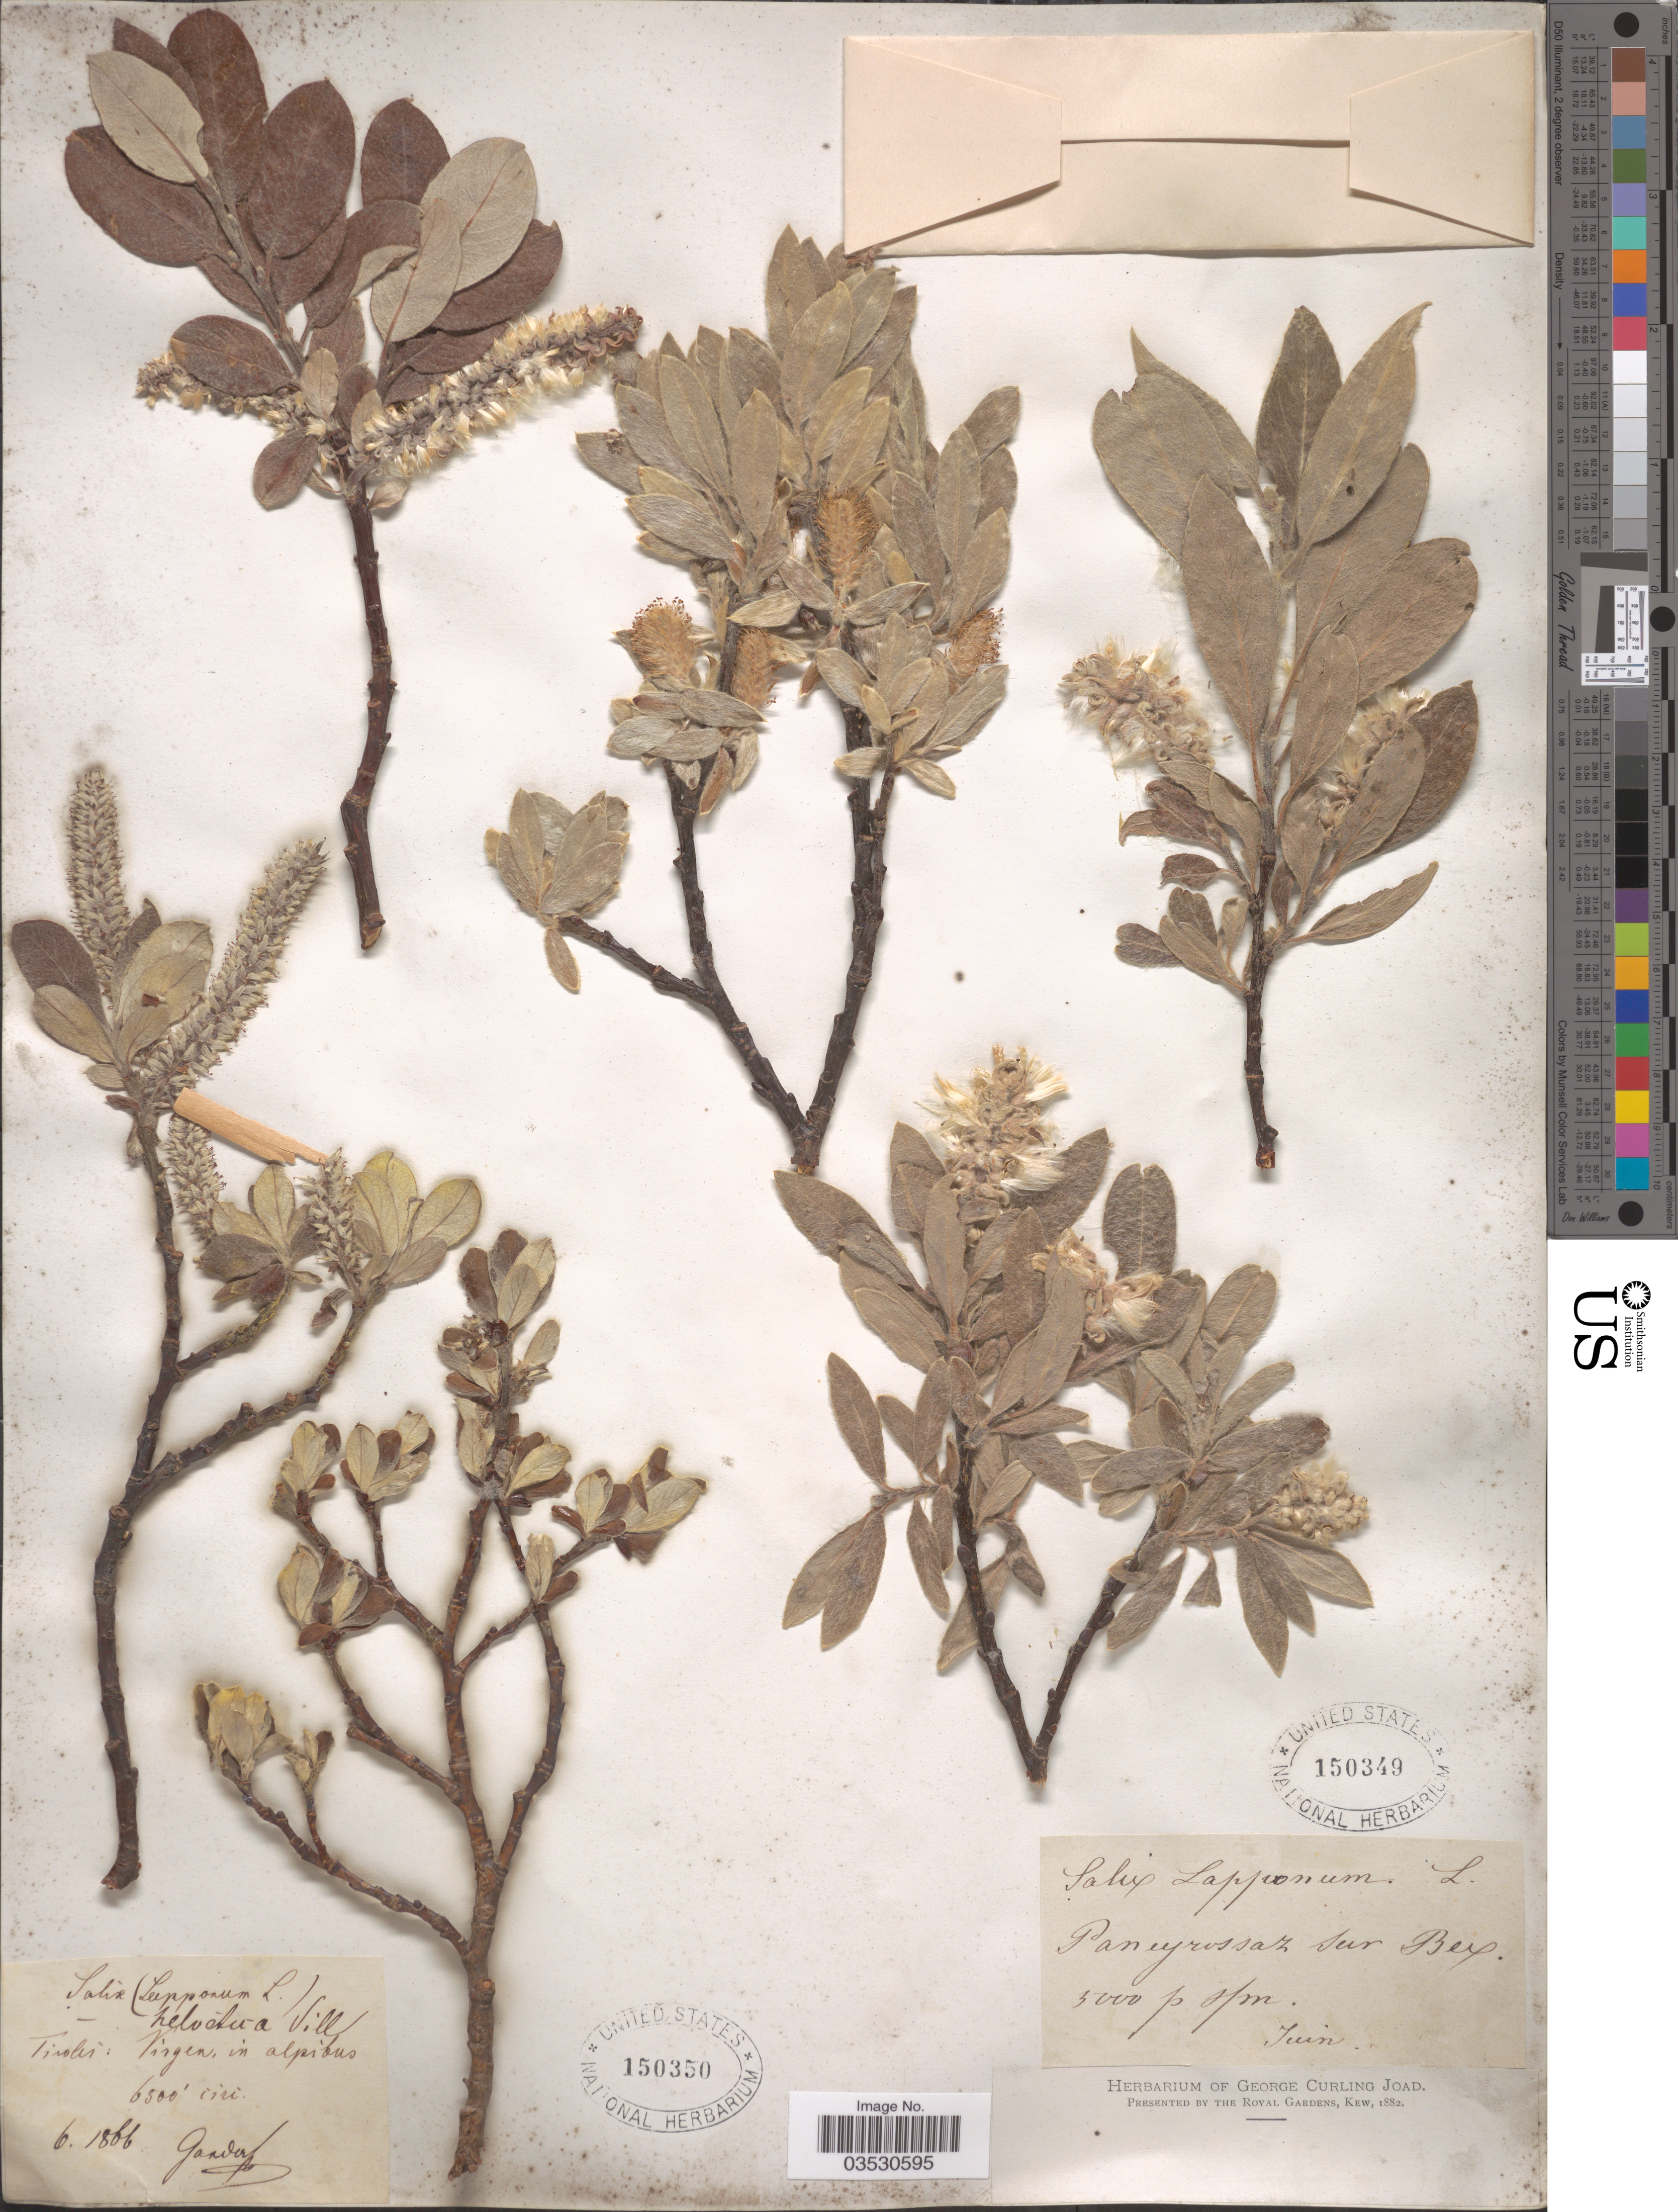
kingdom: Plantae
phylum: Tracheophyta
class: Magnoliopsida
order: Malpighiales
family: Salicaceae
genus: Salix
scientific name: Salix lapponum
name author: L.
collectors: Gander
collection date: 1866-06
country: Austria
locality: Tirolis: Virgen, in alpibus.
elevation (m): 1981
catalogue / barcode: US 150350-2